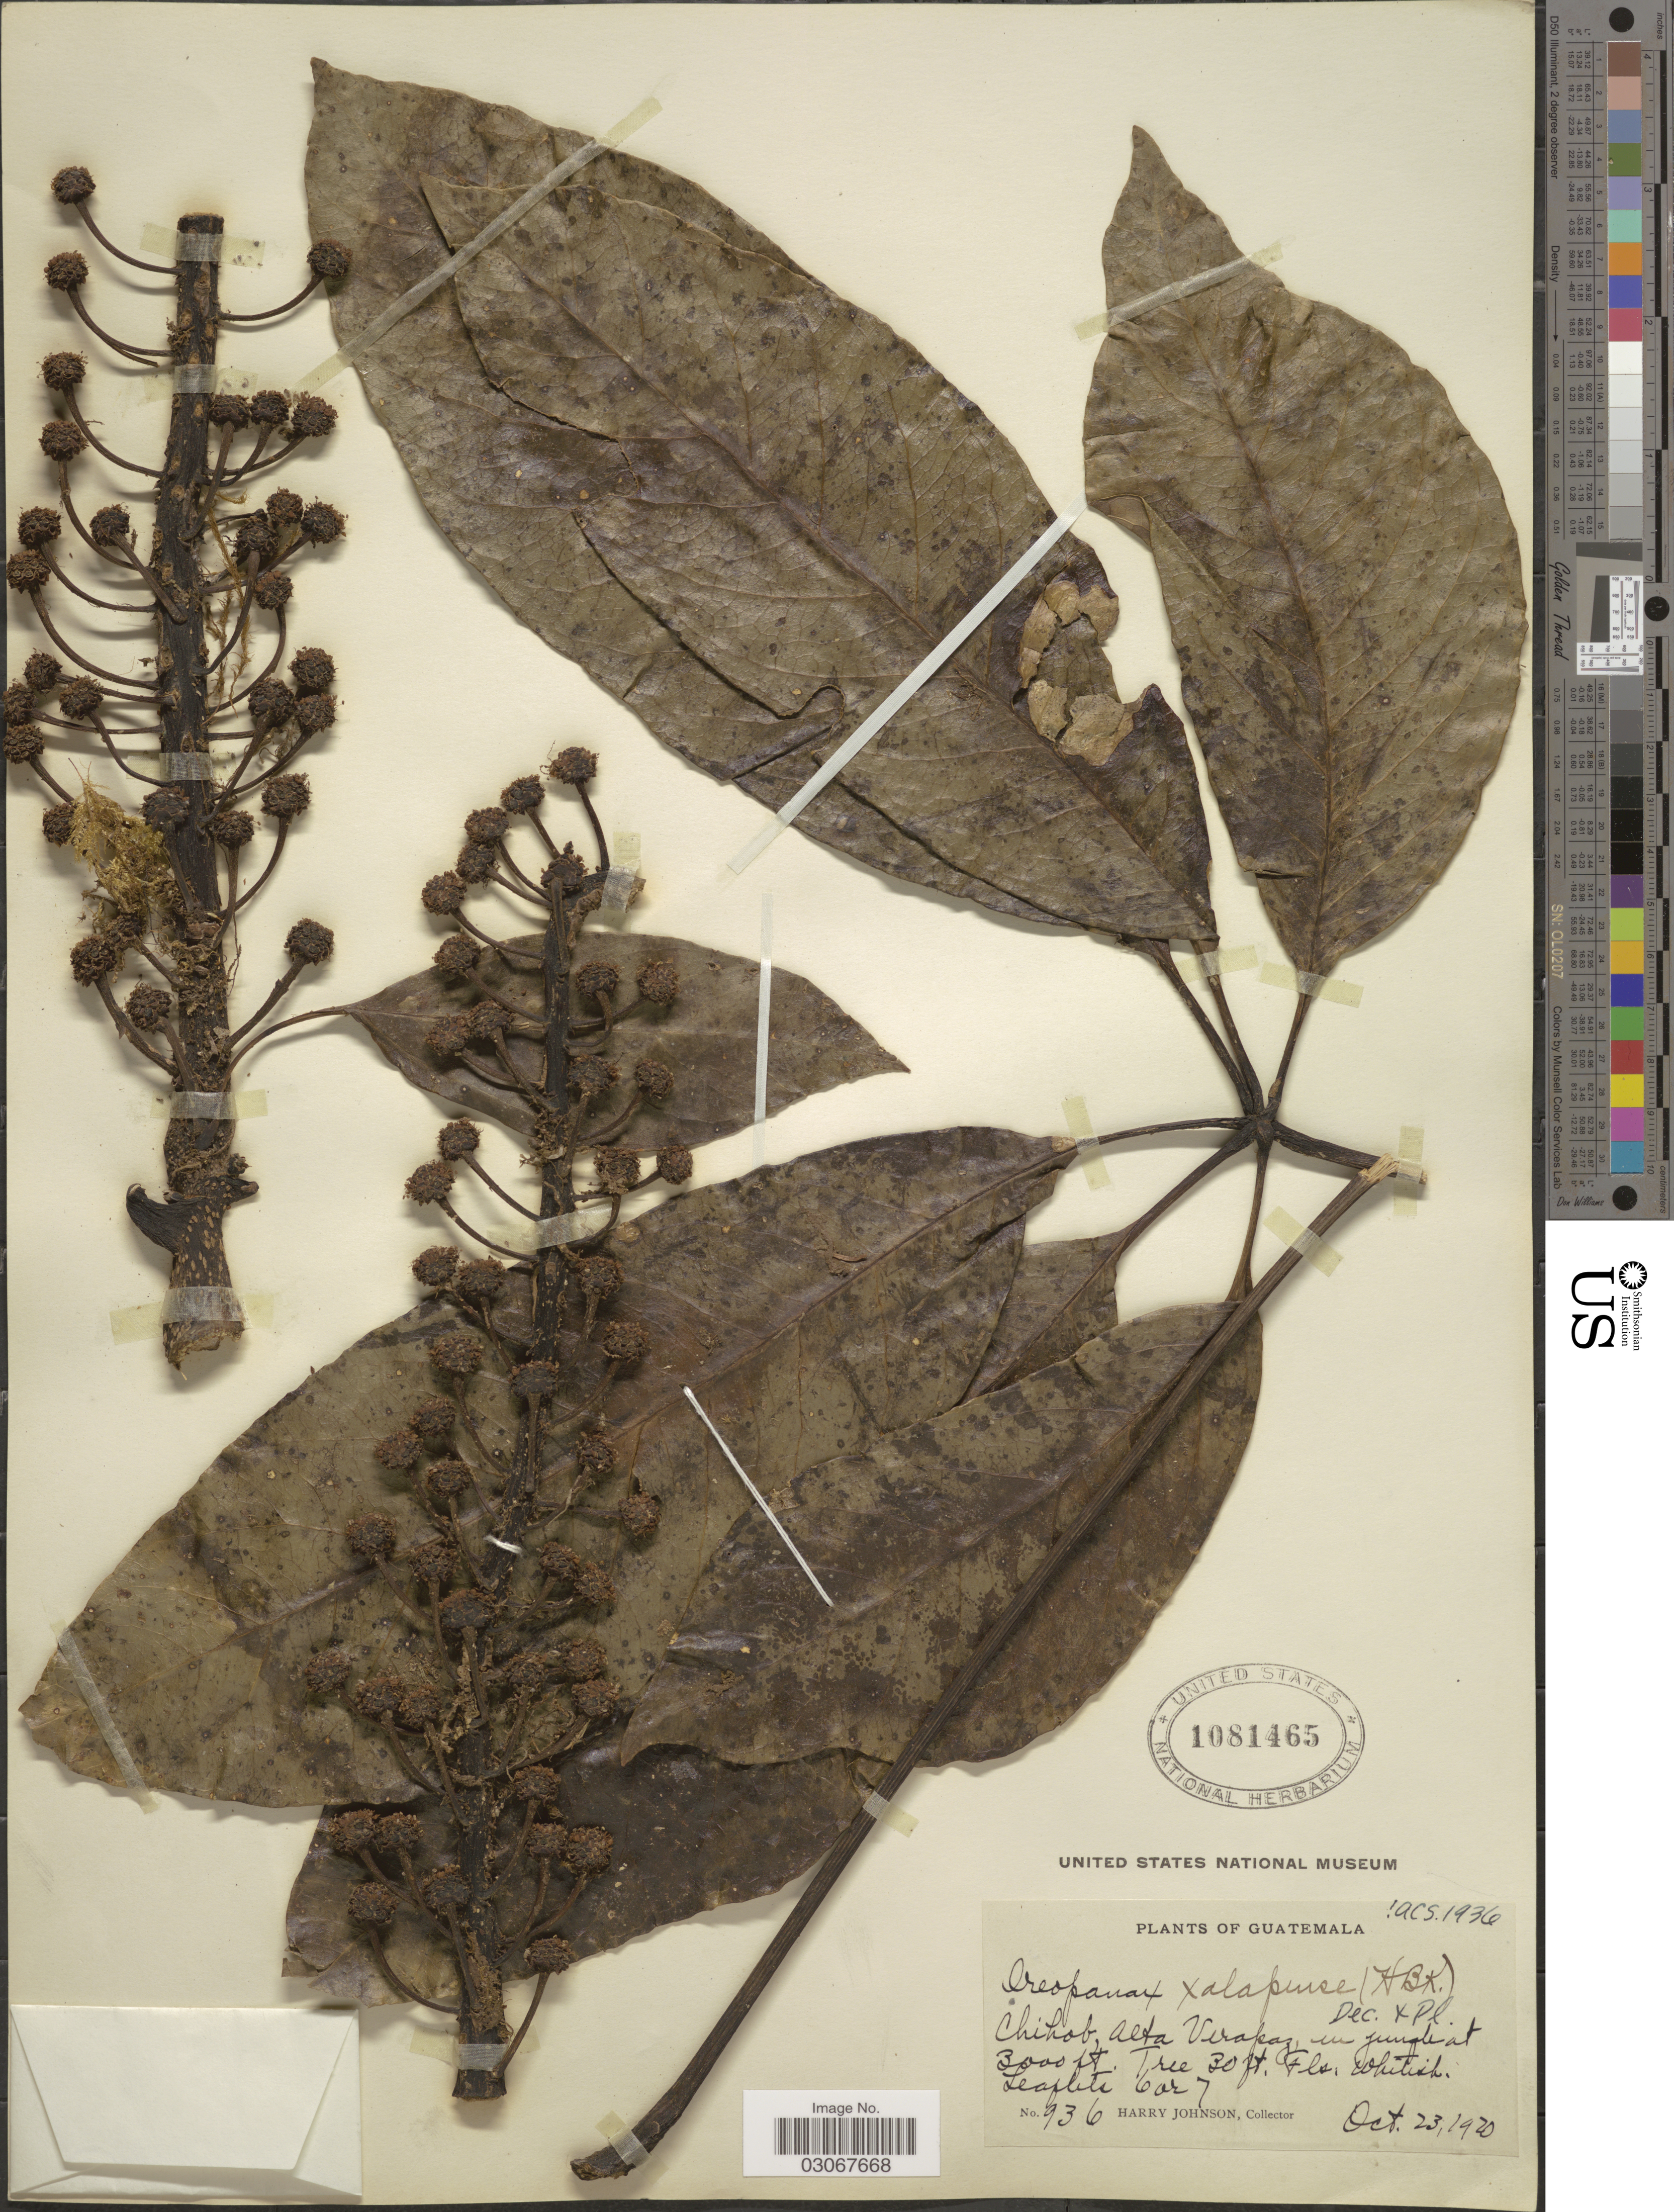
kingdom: Plantae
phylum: Tracheophyta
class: Magnoliopsida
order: Apiales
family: Araliaceae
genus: Oreopanax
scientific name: Oreopanax xalapensis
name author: (Kunth) Decne. & Planch.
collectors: H. Johnson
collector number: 936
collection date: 1920-10-23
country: Guatemala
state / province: Alta Verapaz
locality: Chihob.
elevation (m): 914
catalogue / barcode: US 1081465